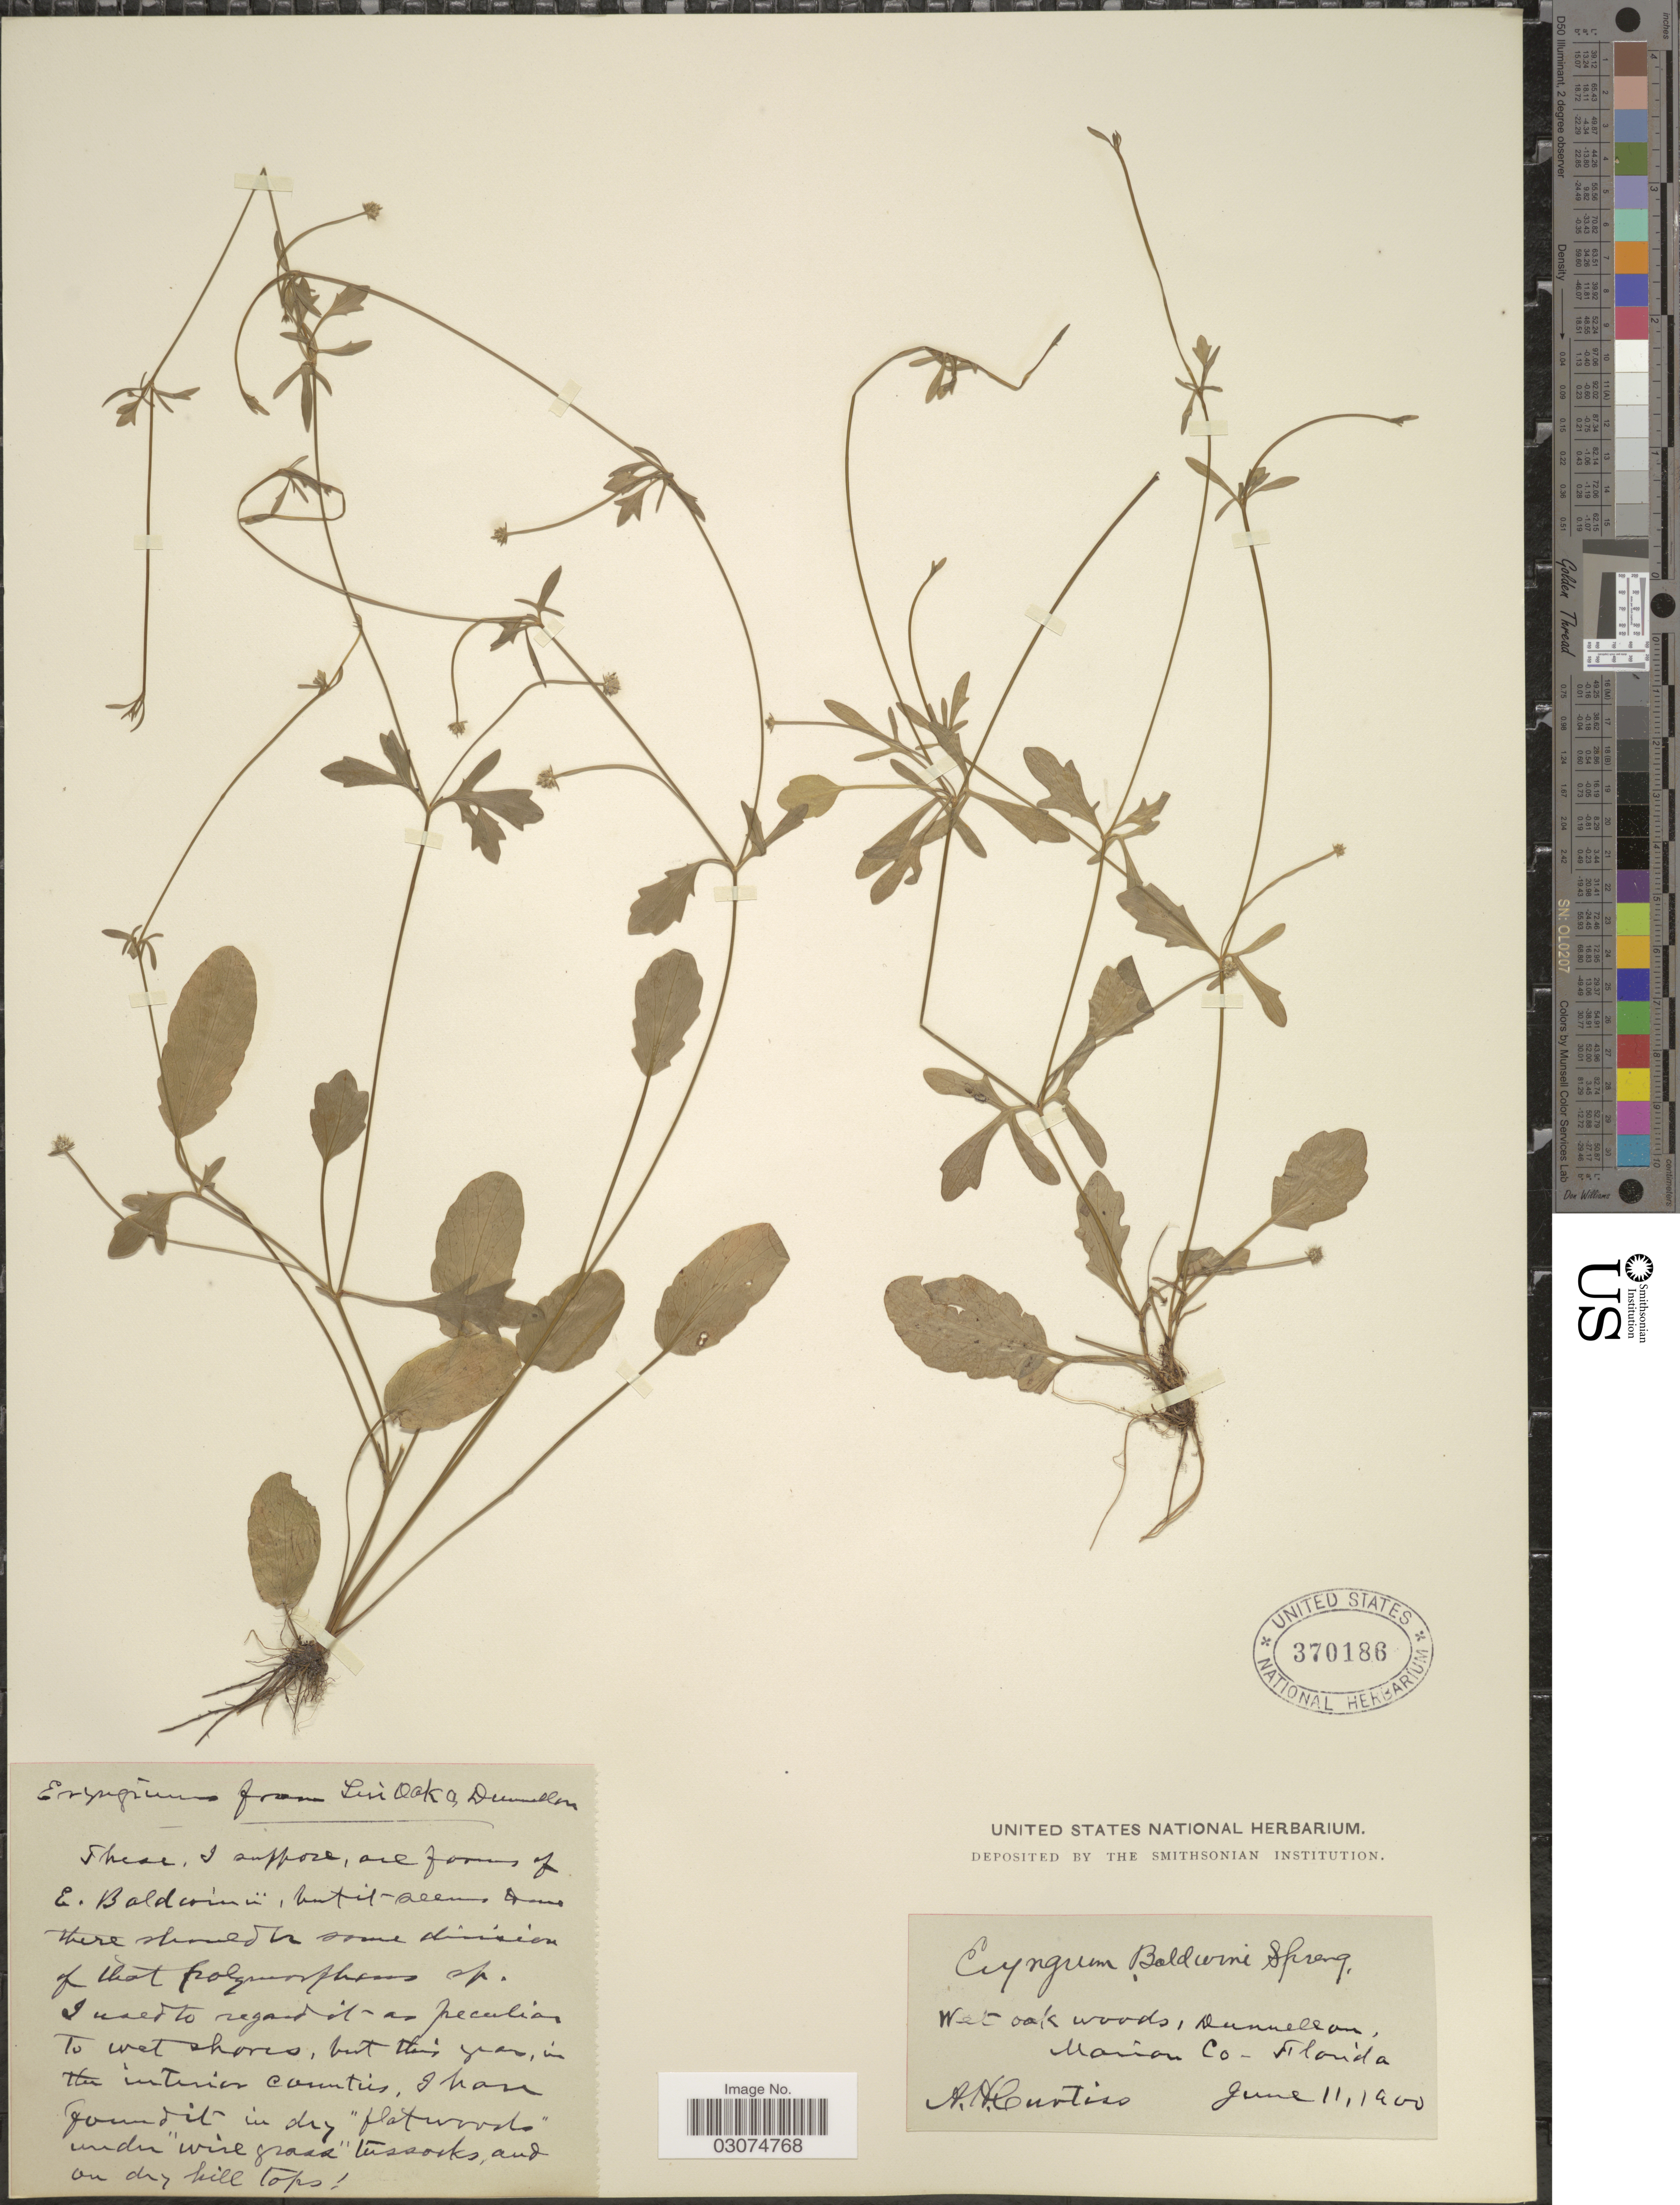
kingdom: Plantae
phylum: Tracheophyta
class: Magnoliopsida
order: Apiales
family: Apiaceae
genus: Eryngium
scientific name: Eryngium baldwinii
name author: Spreng.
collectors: A. H. Curtiss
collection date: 1900-06-11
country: United States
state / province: Florida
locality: Dunnellon, Marion Co.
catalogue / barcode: US 370186